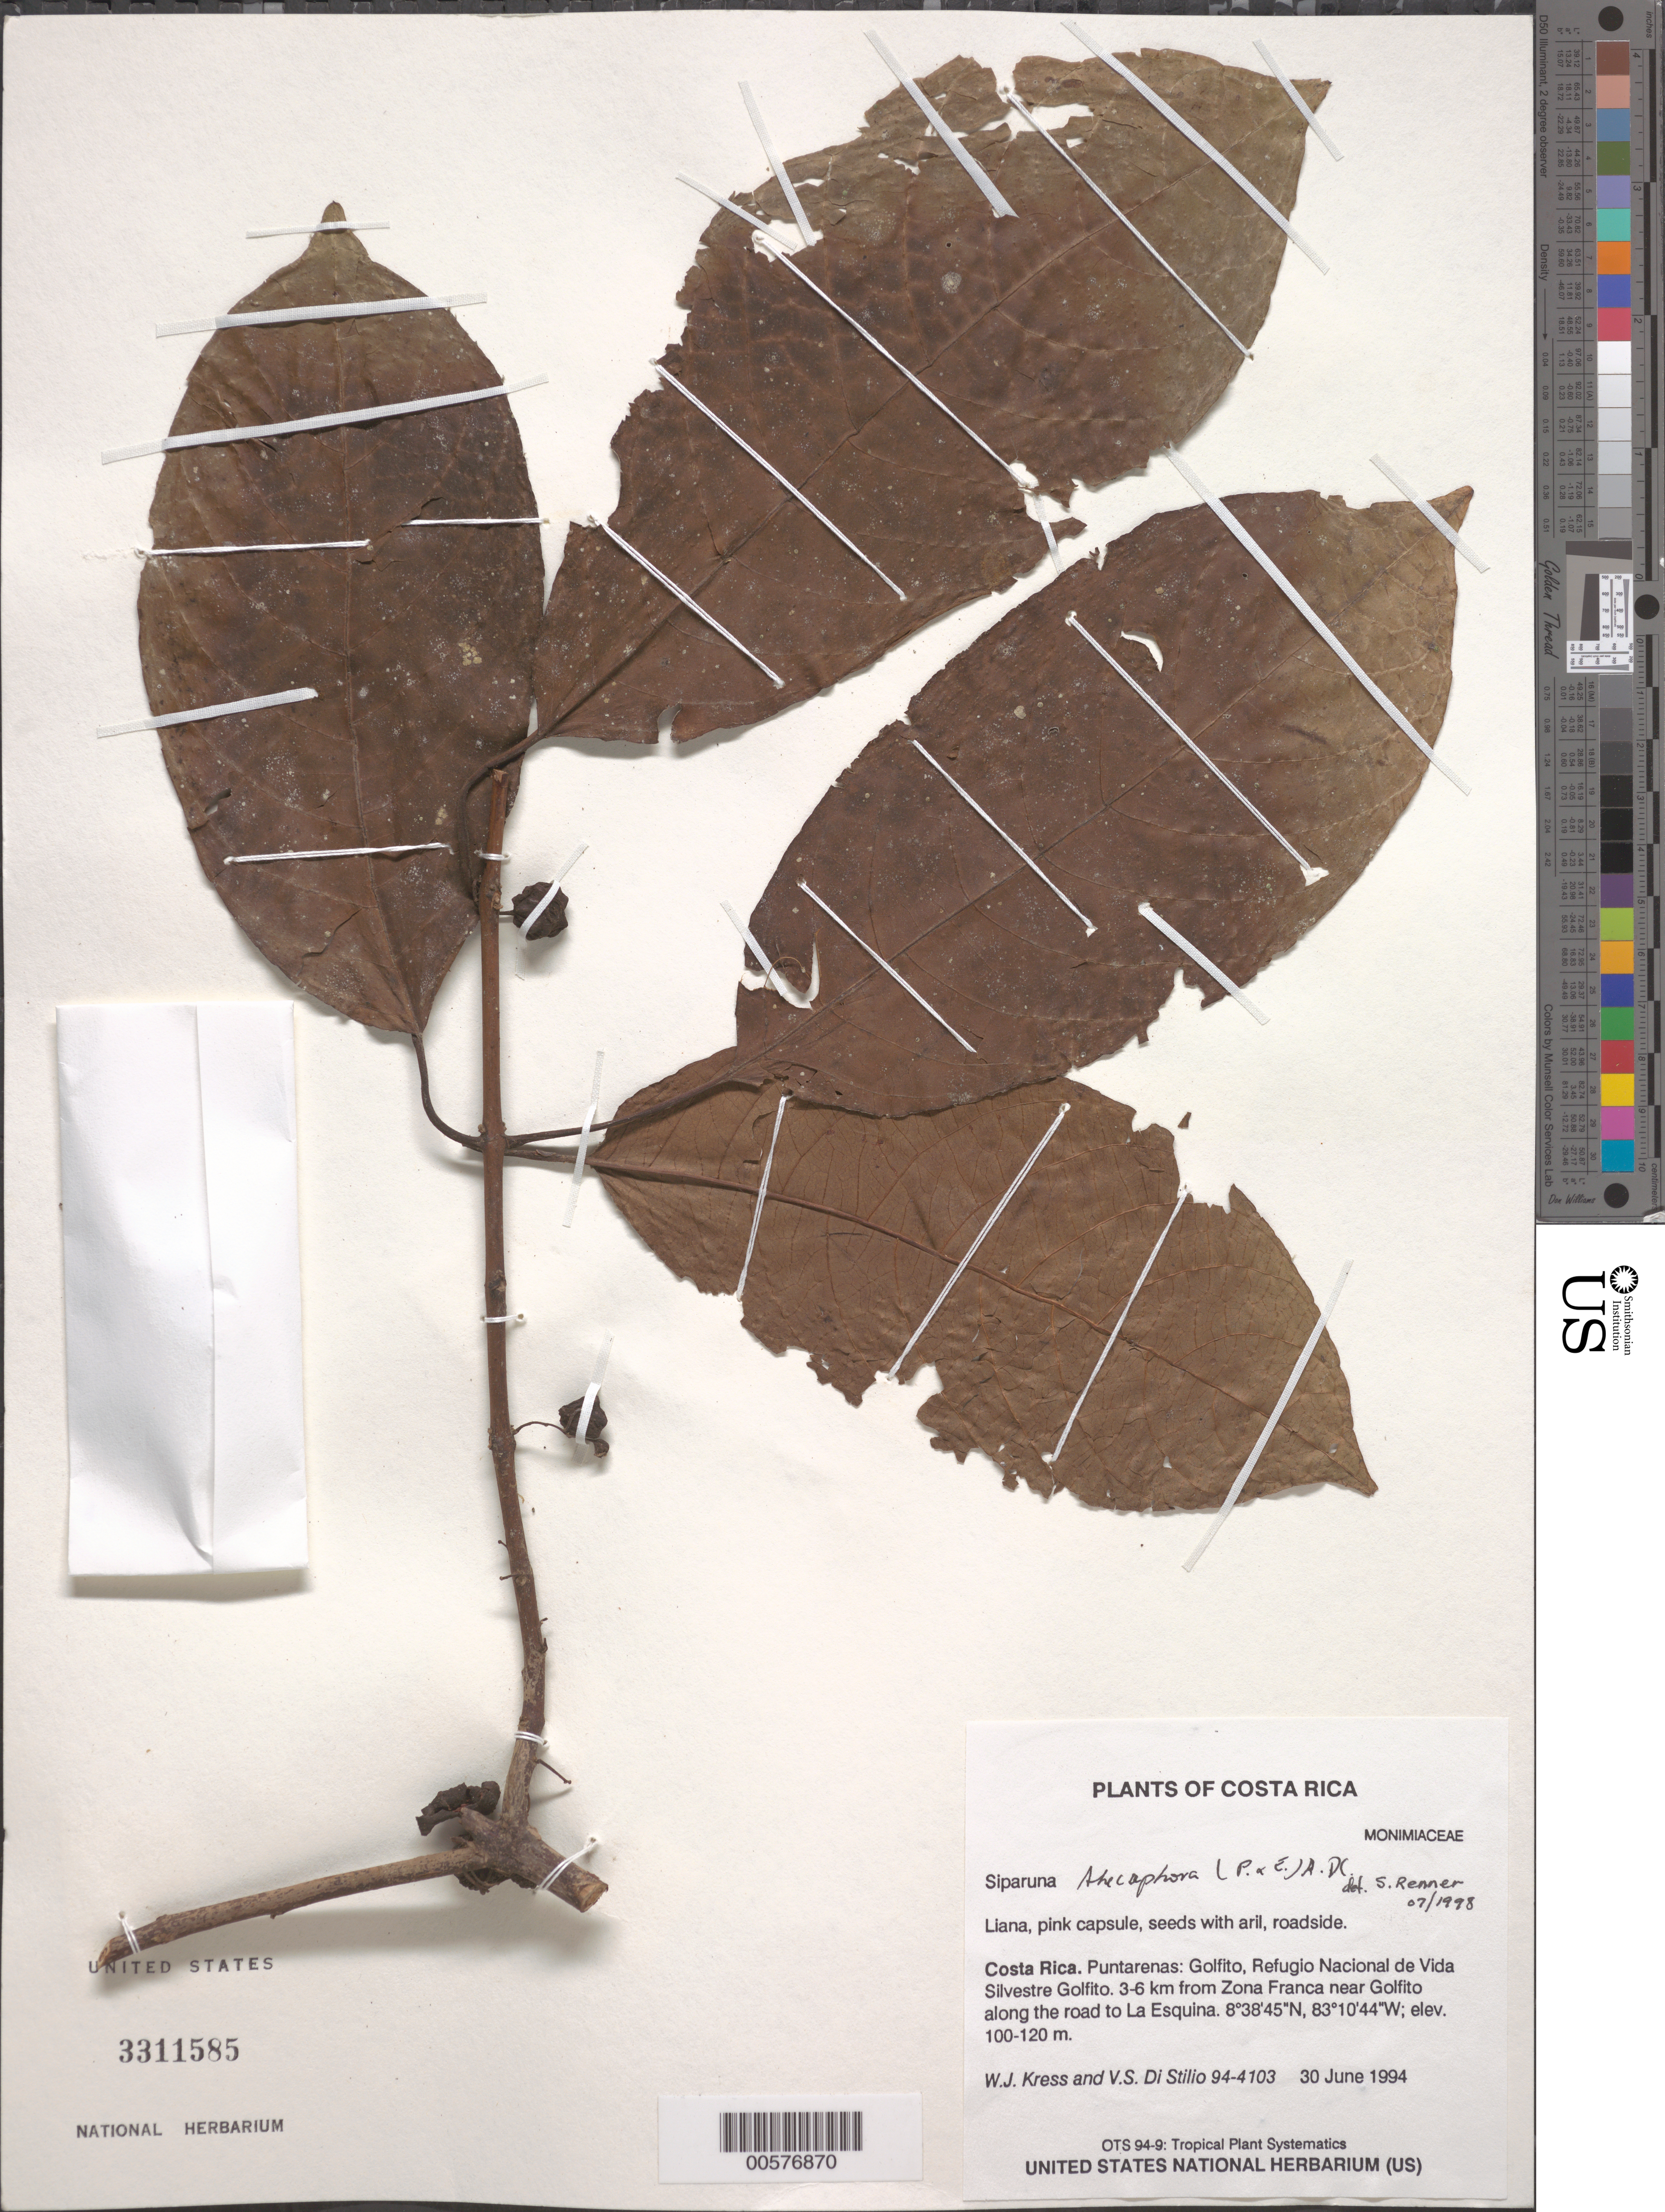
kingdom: Plantae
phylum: Tracheophyta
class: Magnoliopsida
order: Laurales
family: Siparunaceae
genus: Siparuna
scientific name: Siparuna thecaphora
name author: (Poepp. & Endl.) A. DC.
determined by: Renner, S. S.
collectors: W. J. Kress & V. Di Stilio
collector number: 94-4103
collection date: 1994-06-30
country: Costa Rica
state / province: Puntarenas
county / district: Golfito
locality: Refugio Nacional de Vida Silvestre Golfito. 3-6 km from Zona Franca near Golfito along the road to La Esquina.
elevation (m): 100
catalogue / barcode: US 3311585